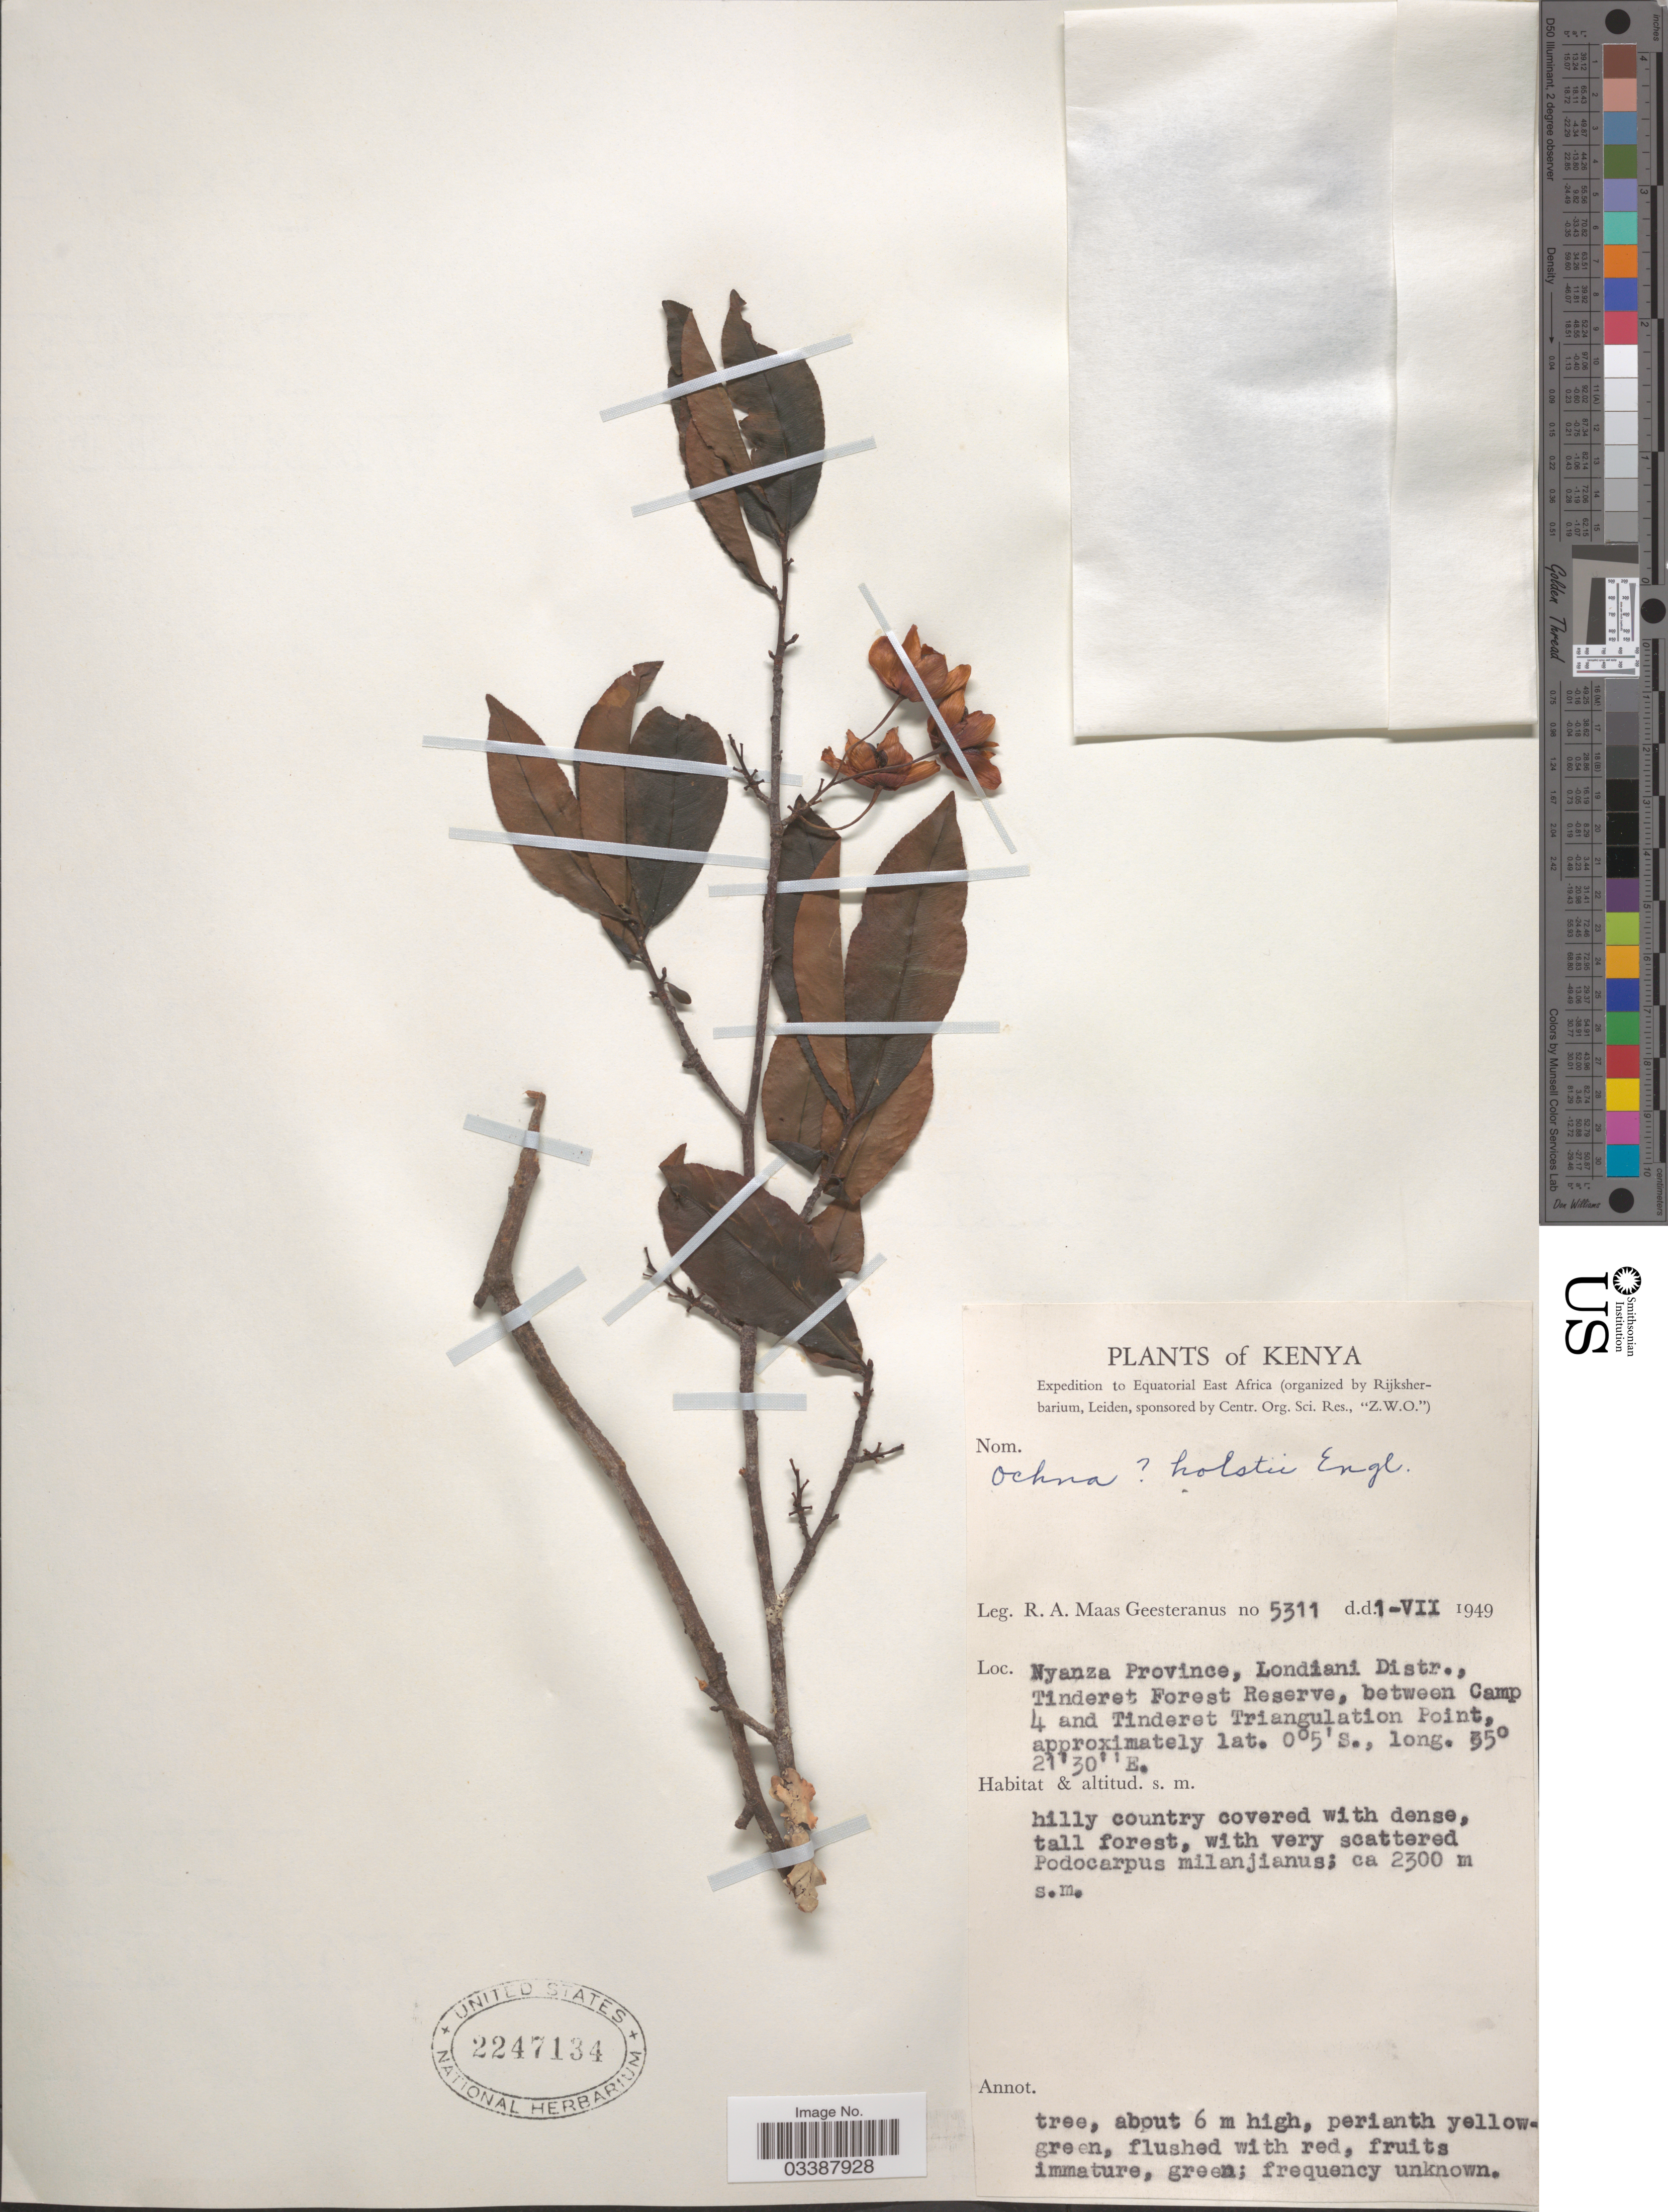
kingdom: Plantae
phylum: Tracheophyta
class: Magnoliopsida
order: Malpighiales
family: Ochnaceae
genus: Ochna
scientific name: Ochna holstii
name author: Engl.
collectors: R. A. Maas Geesteranus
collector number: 5311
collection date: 1949-07-01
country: Kenya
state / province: Nandi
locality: Equatorial East Africa. Nyanza Province, Londiani Distr., Tinderet Forest Reserve, between Camp 4 and Tinderet Triangulation Point.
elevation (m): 2300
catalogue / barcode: US 2247134